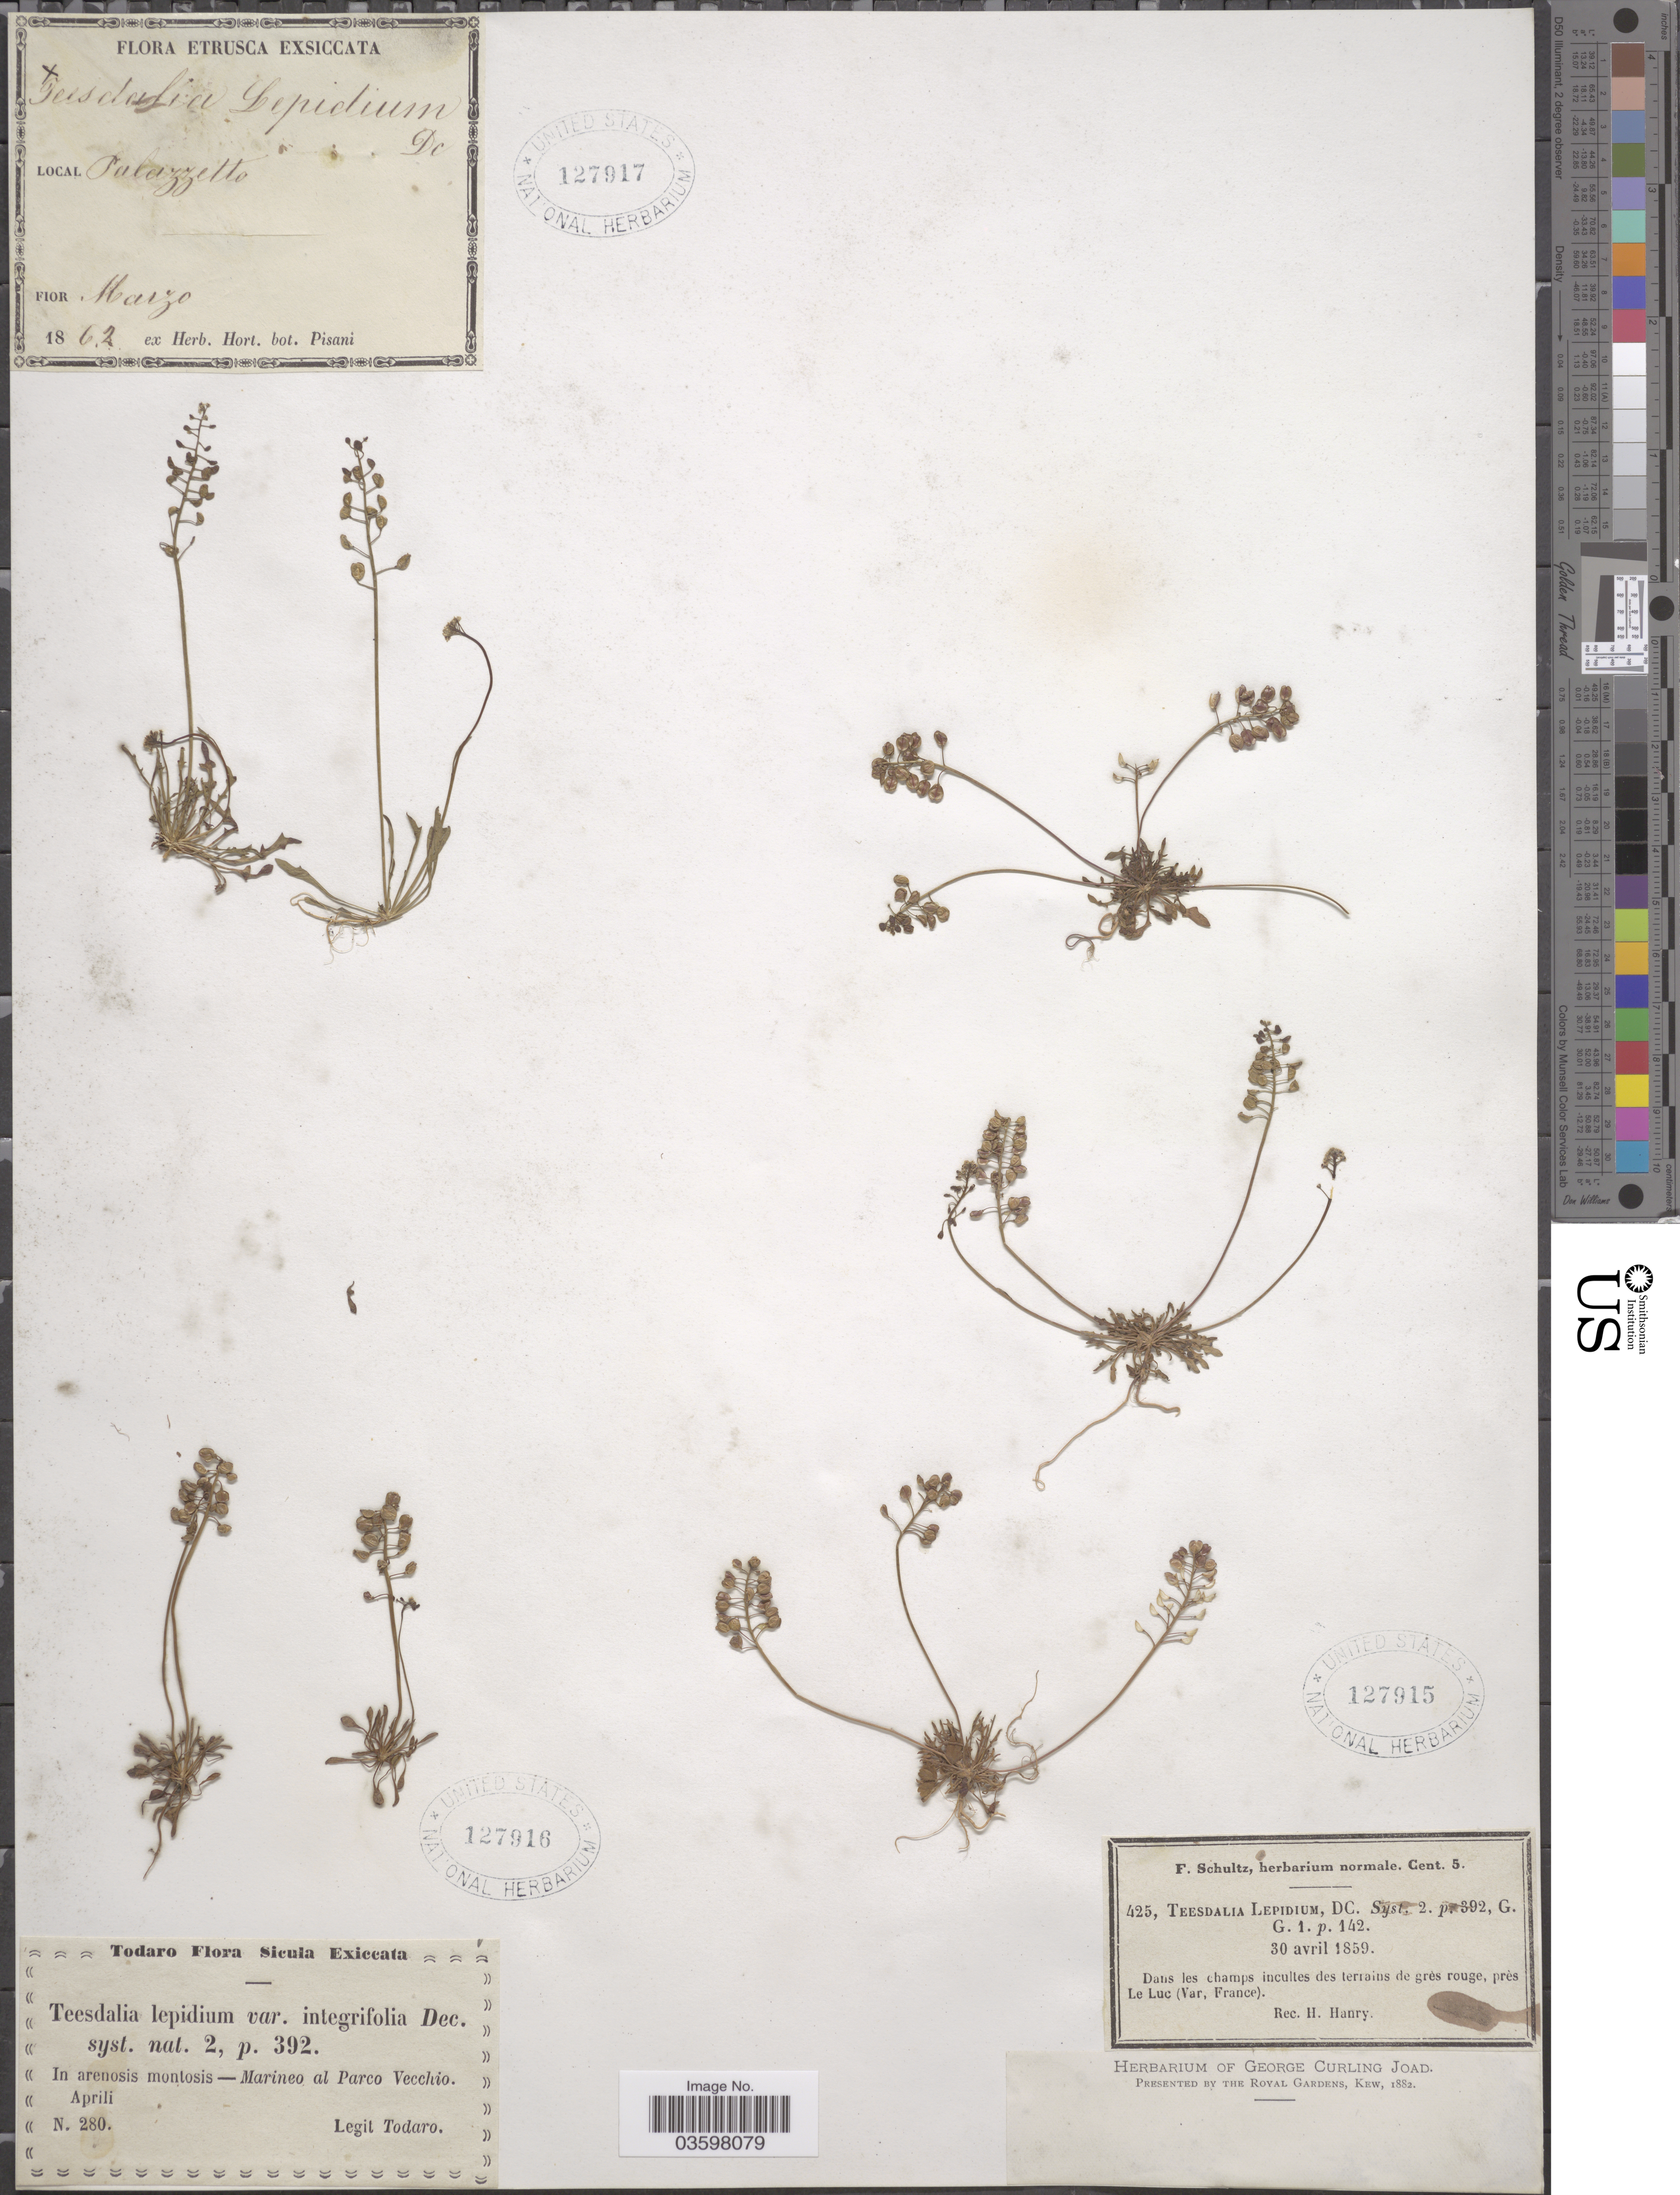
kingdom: Plantae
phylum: Tracheophyta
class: Magnoliopsida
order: Brassicales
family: Brassicaceae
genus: Teesdalia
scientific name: Teesdalia lepidium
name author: (DC.) DC.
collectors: Todaro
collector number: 280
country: Italy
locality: Sicula. In arenosis montosis - Marineo al Parco Vecchio.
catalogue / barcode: US 127916-2